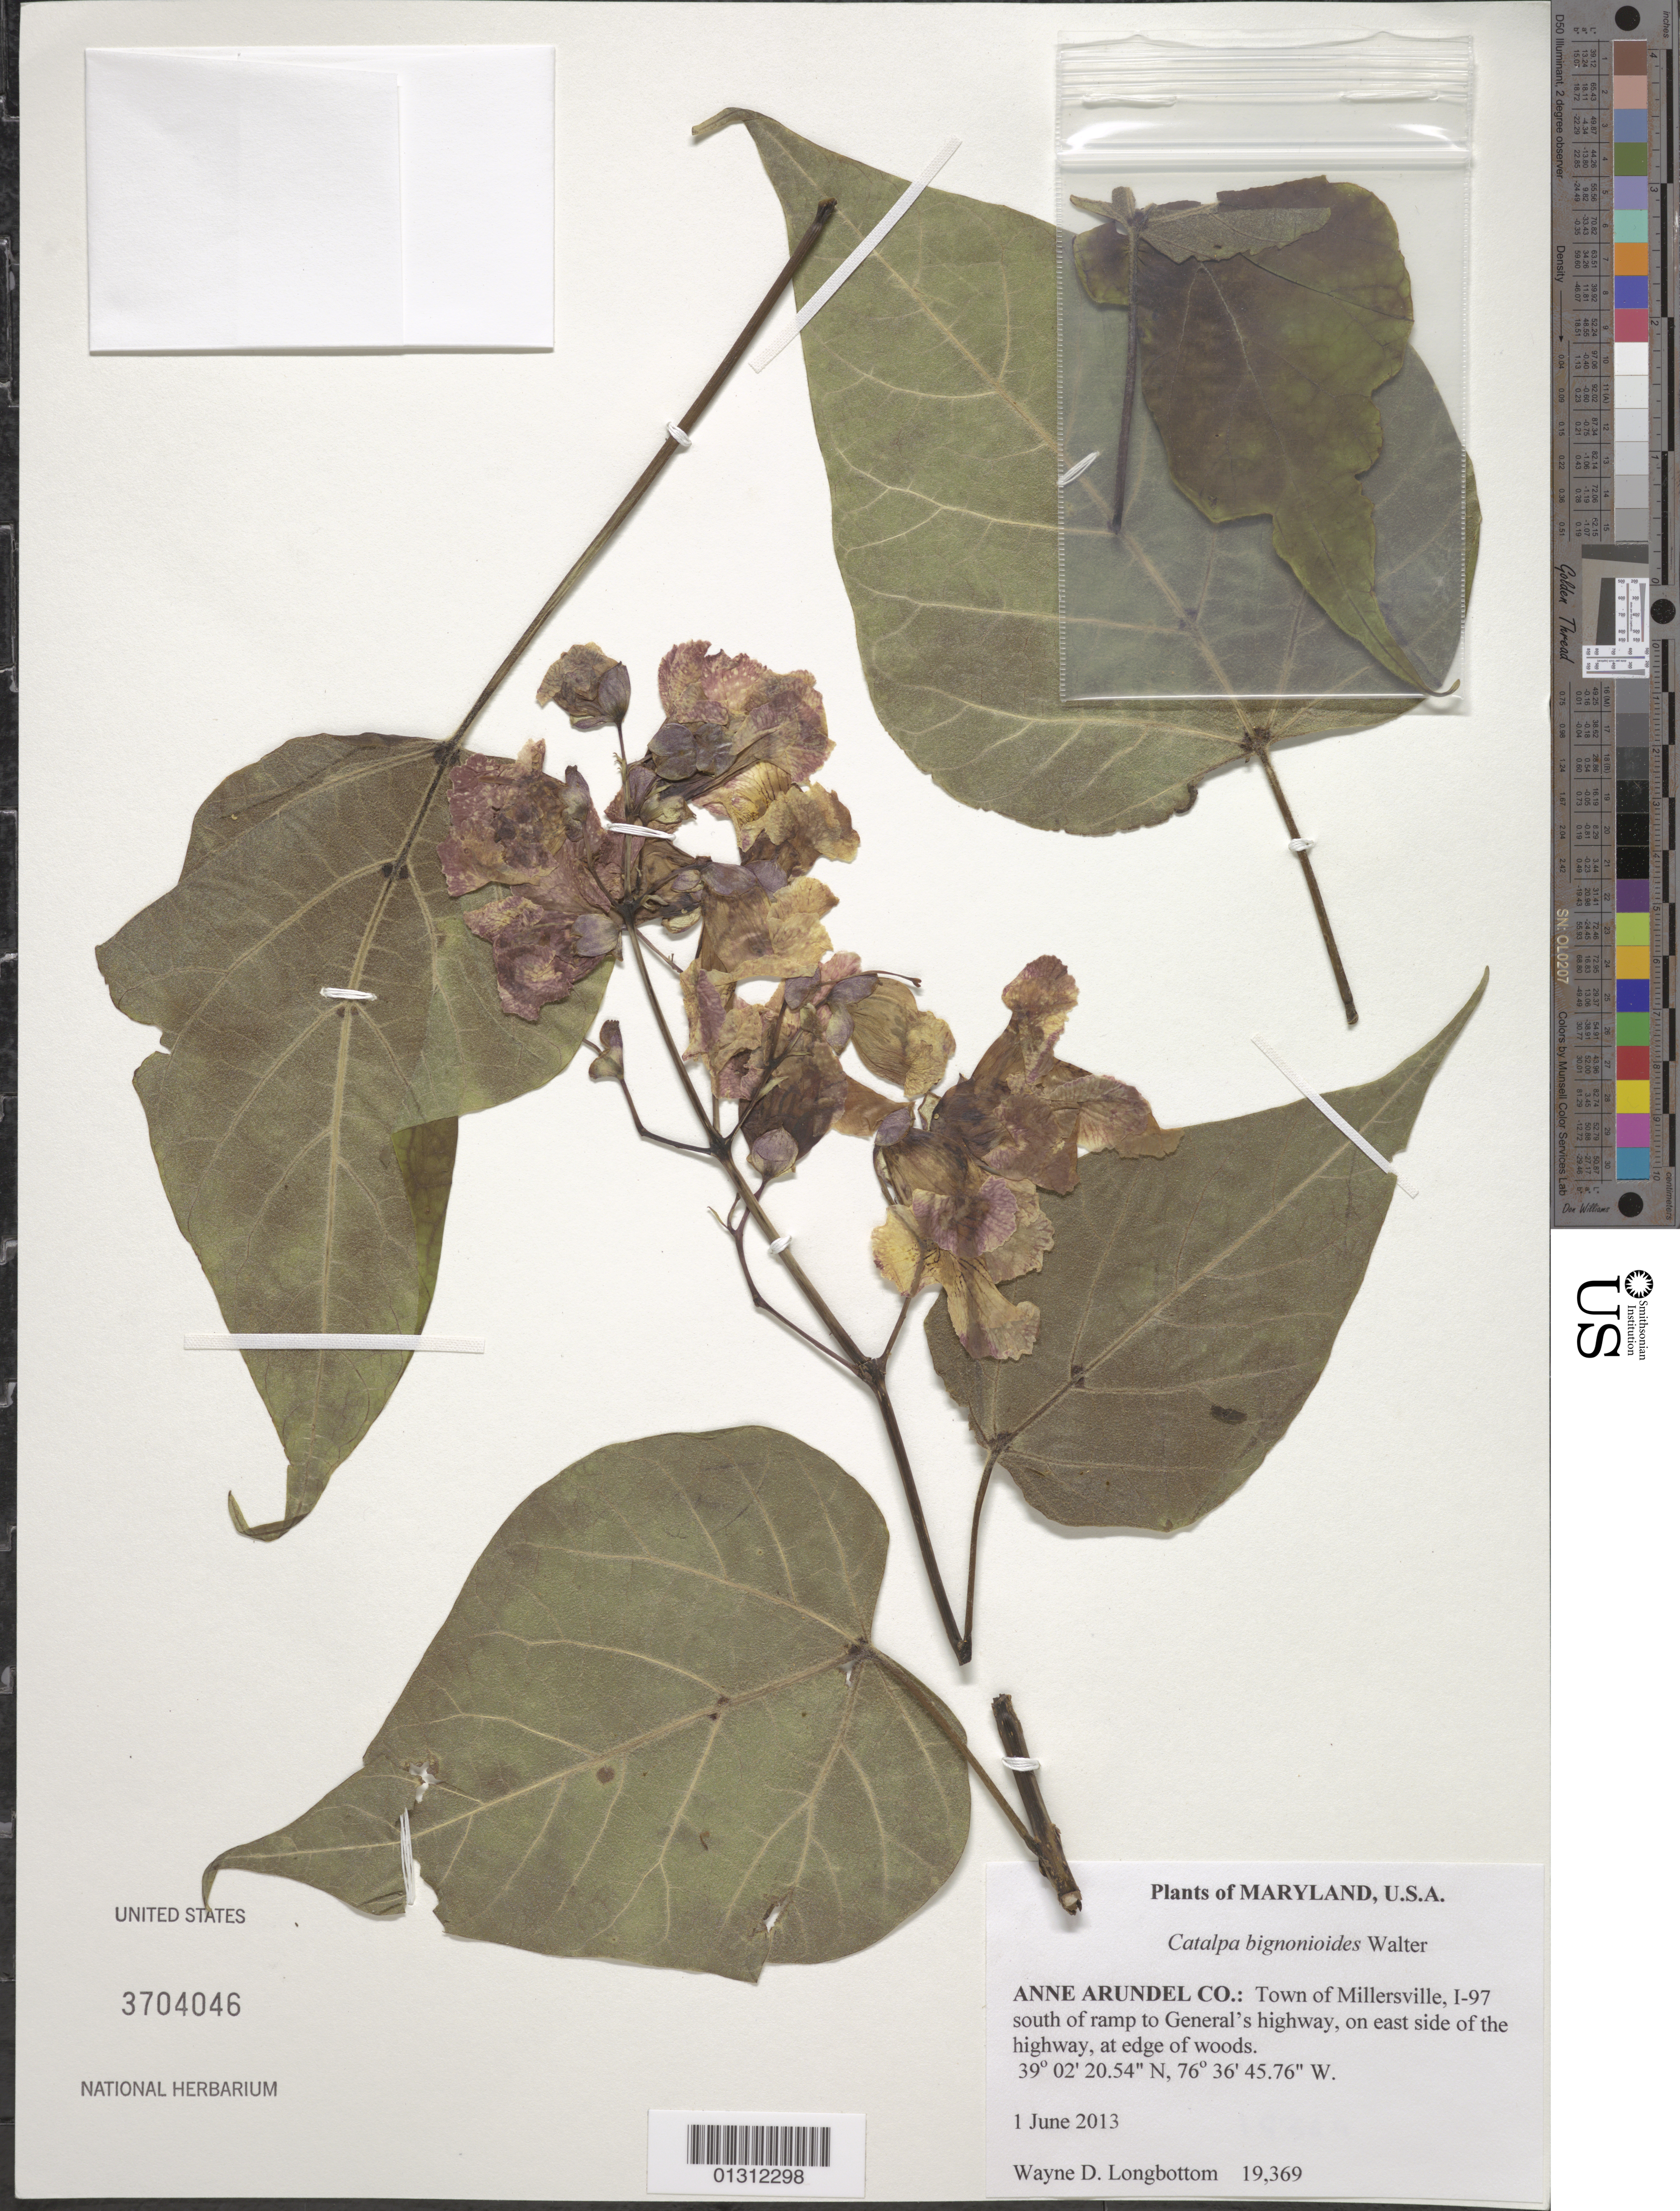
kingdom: Plantae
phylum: Tracheophyta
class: Magnoliopsida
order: Lamiales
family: Bignoniaceae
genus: Catalpa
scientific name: Catalpa bignonioides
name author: Walter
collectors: W. D. Longbottom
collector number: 19369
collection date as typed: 1 June 2013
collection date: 2013-06-01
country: United States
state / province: Maryland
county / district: Anne Arundel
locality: Town of Millersville, I-97 south of ramp to General's highway, on east side of the highway, at edge of woods.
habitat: At edge of woods.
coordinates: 39 02 20.54 N, 76 36 45.76 W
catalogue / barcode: US 3704046